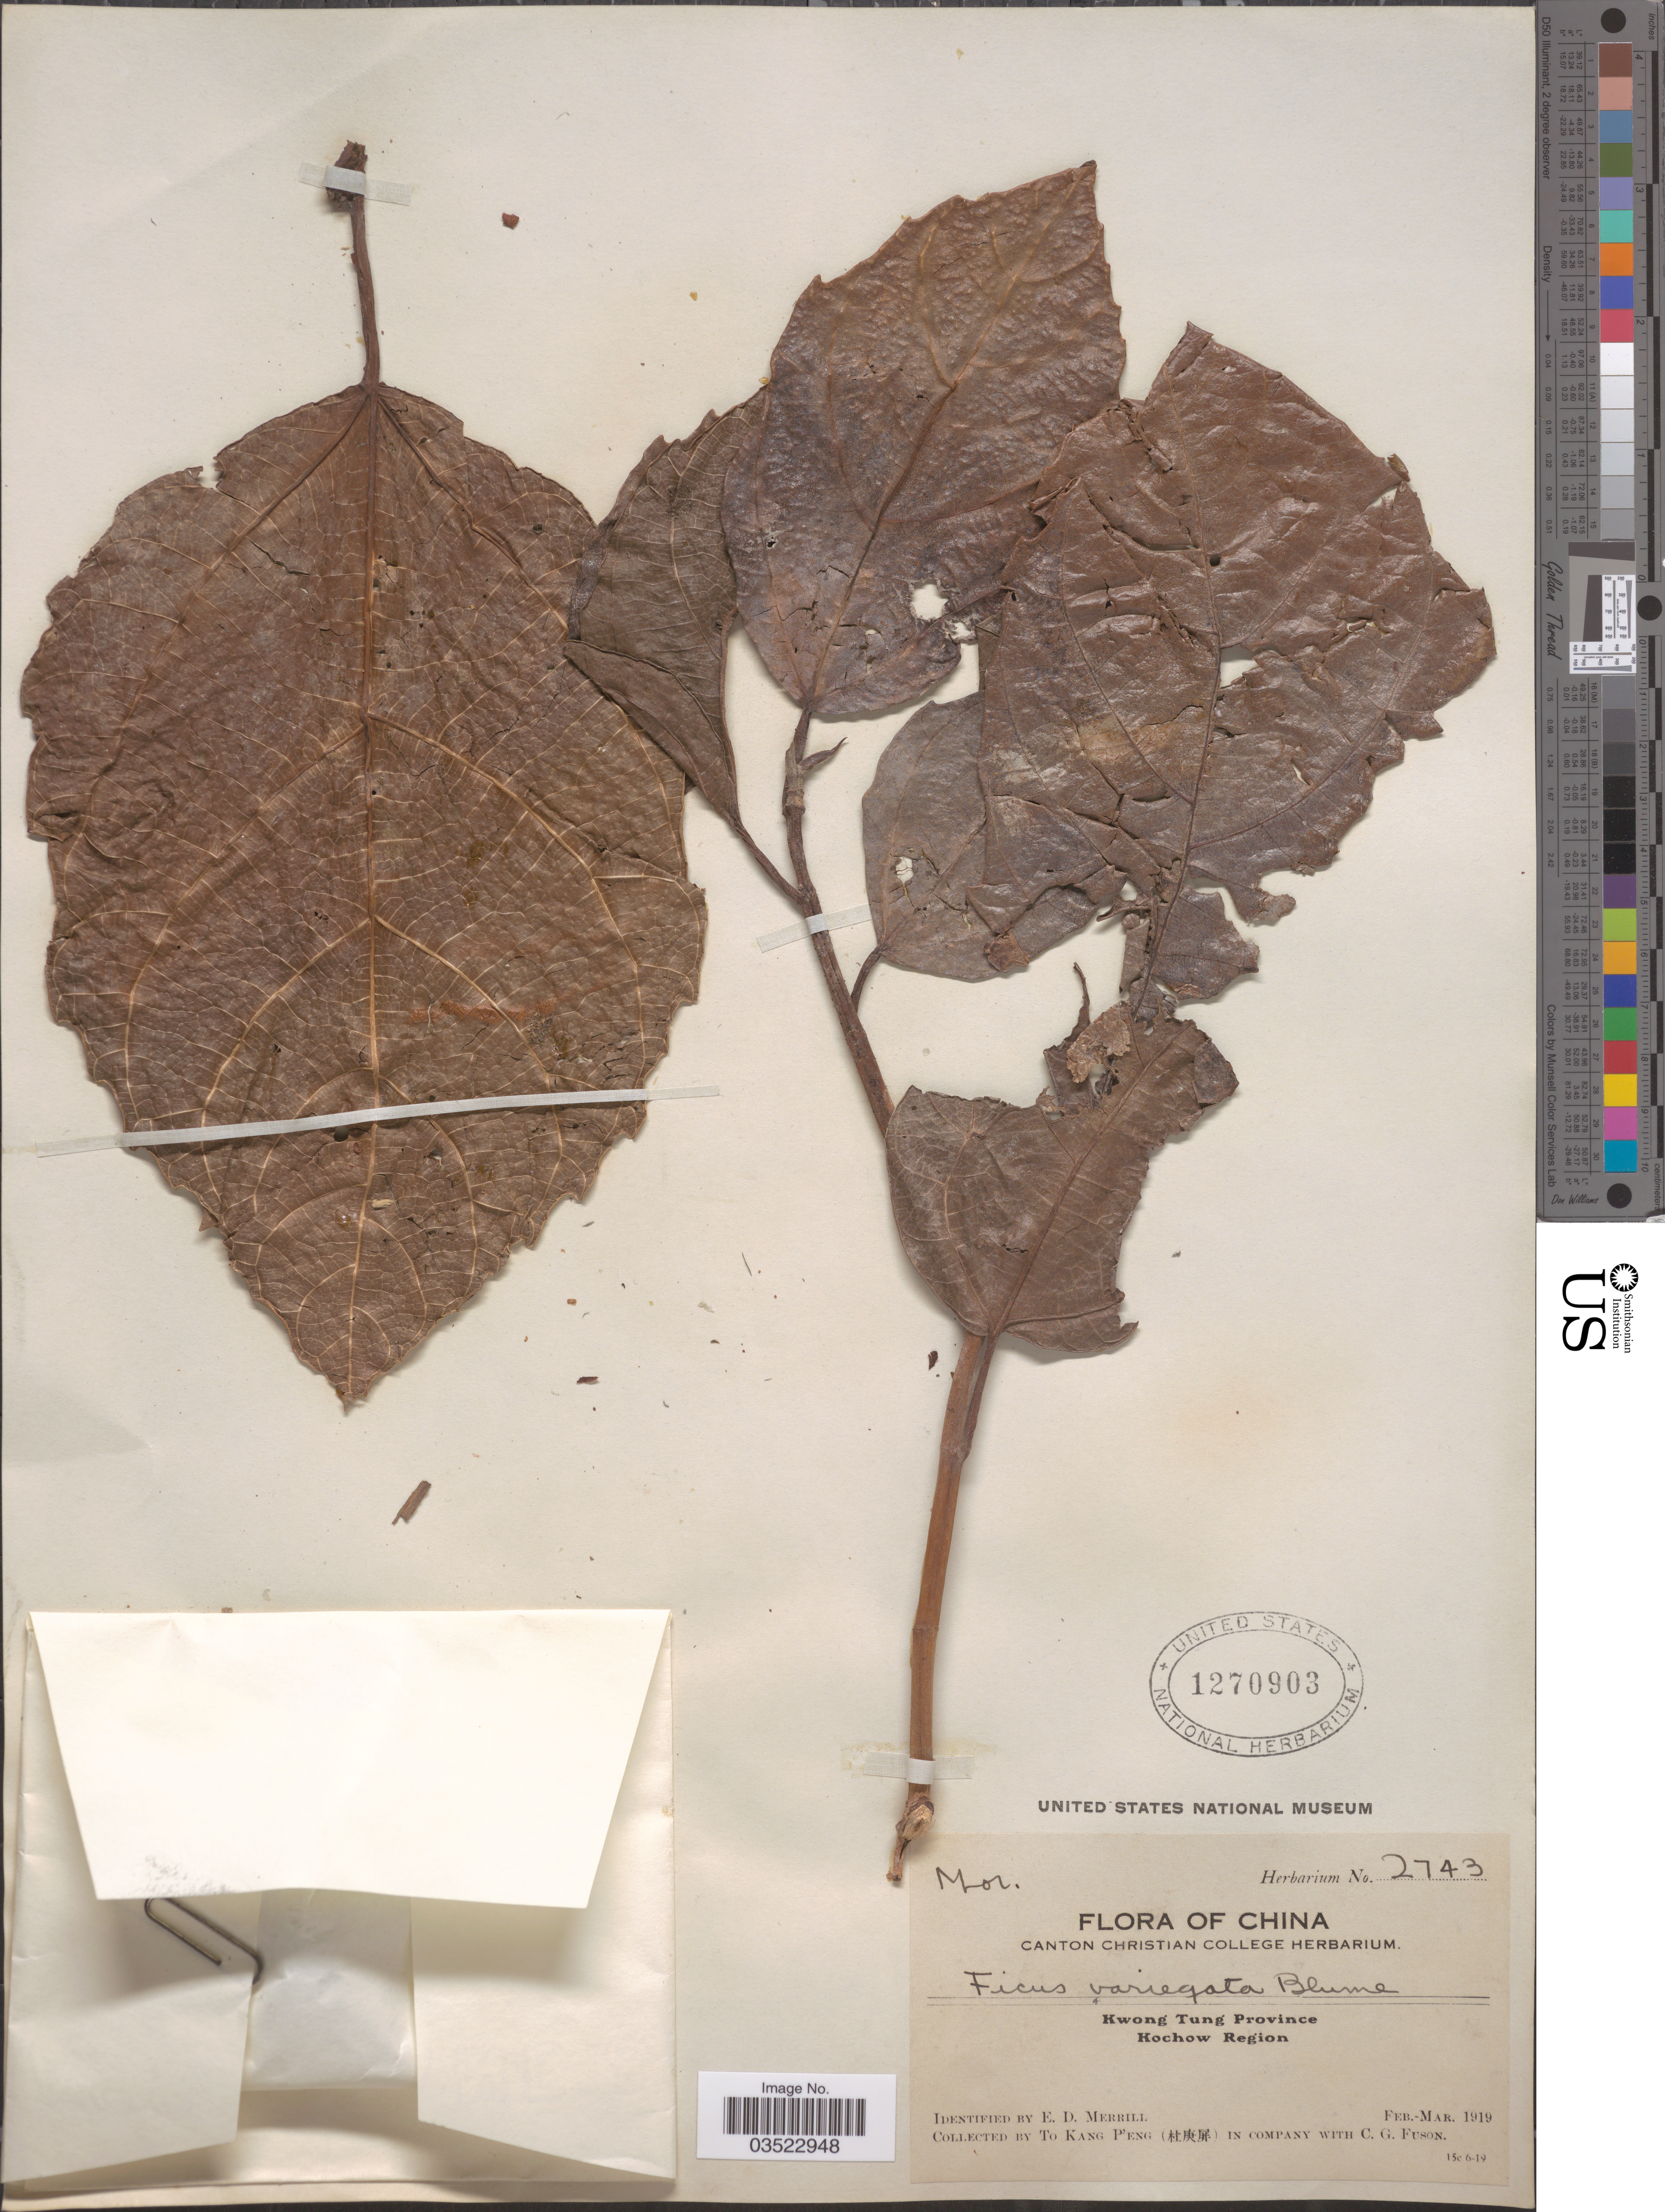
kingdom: Plantae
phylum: Tracheophyta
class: Magnoliopsida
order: Rosales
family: Moraceae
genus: Ficus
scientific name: Ficus variegata var. variegata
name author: Blume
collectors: To Kang P'eng & C. Fuson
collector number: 2743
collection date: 1919-02/1919-03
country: China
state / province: Guangdong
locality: Kwong Tung Province. Kochow Region.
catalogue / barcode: US 1270903